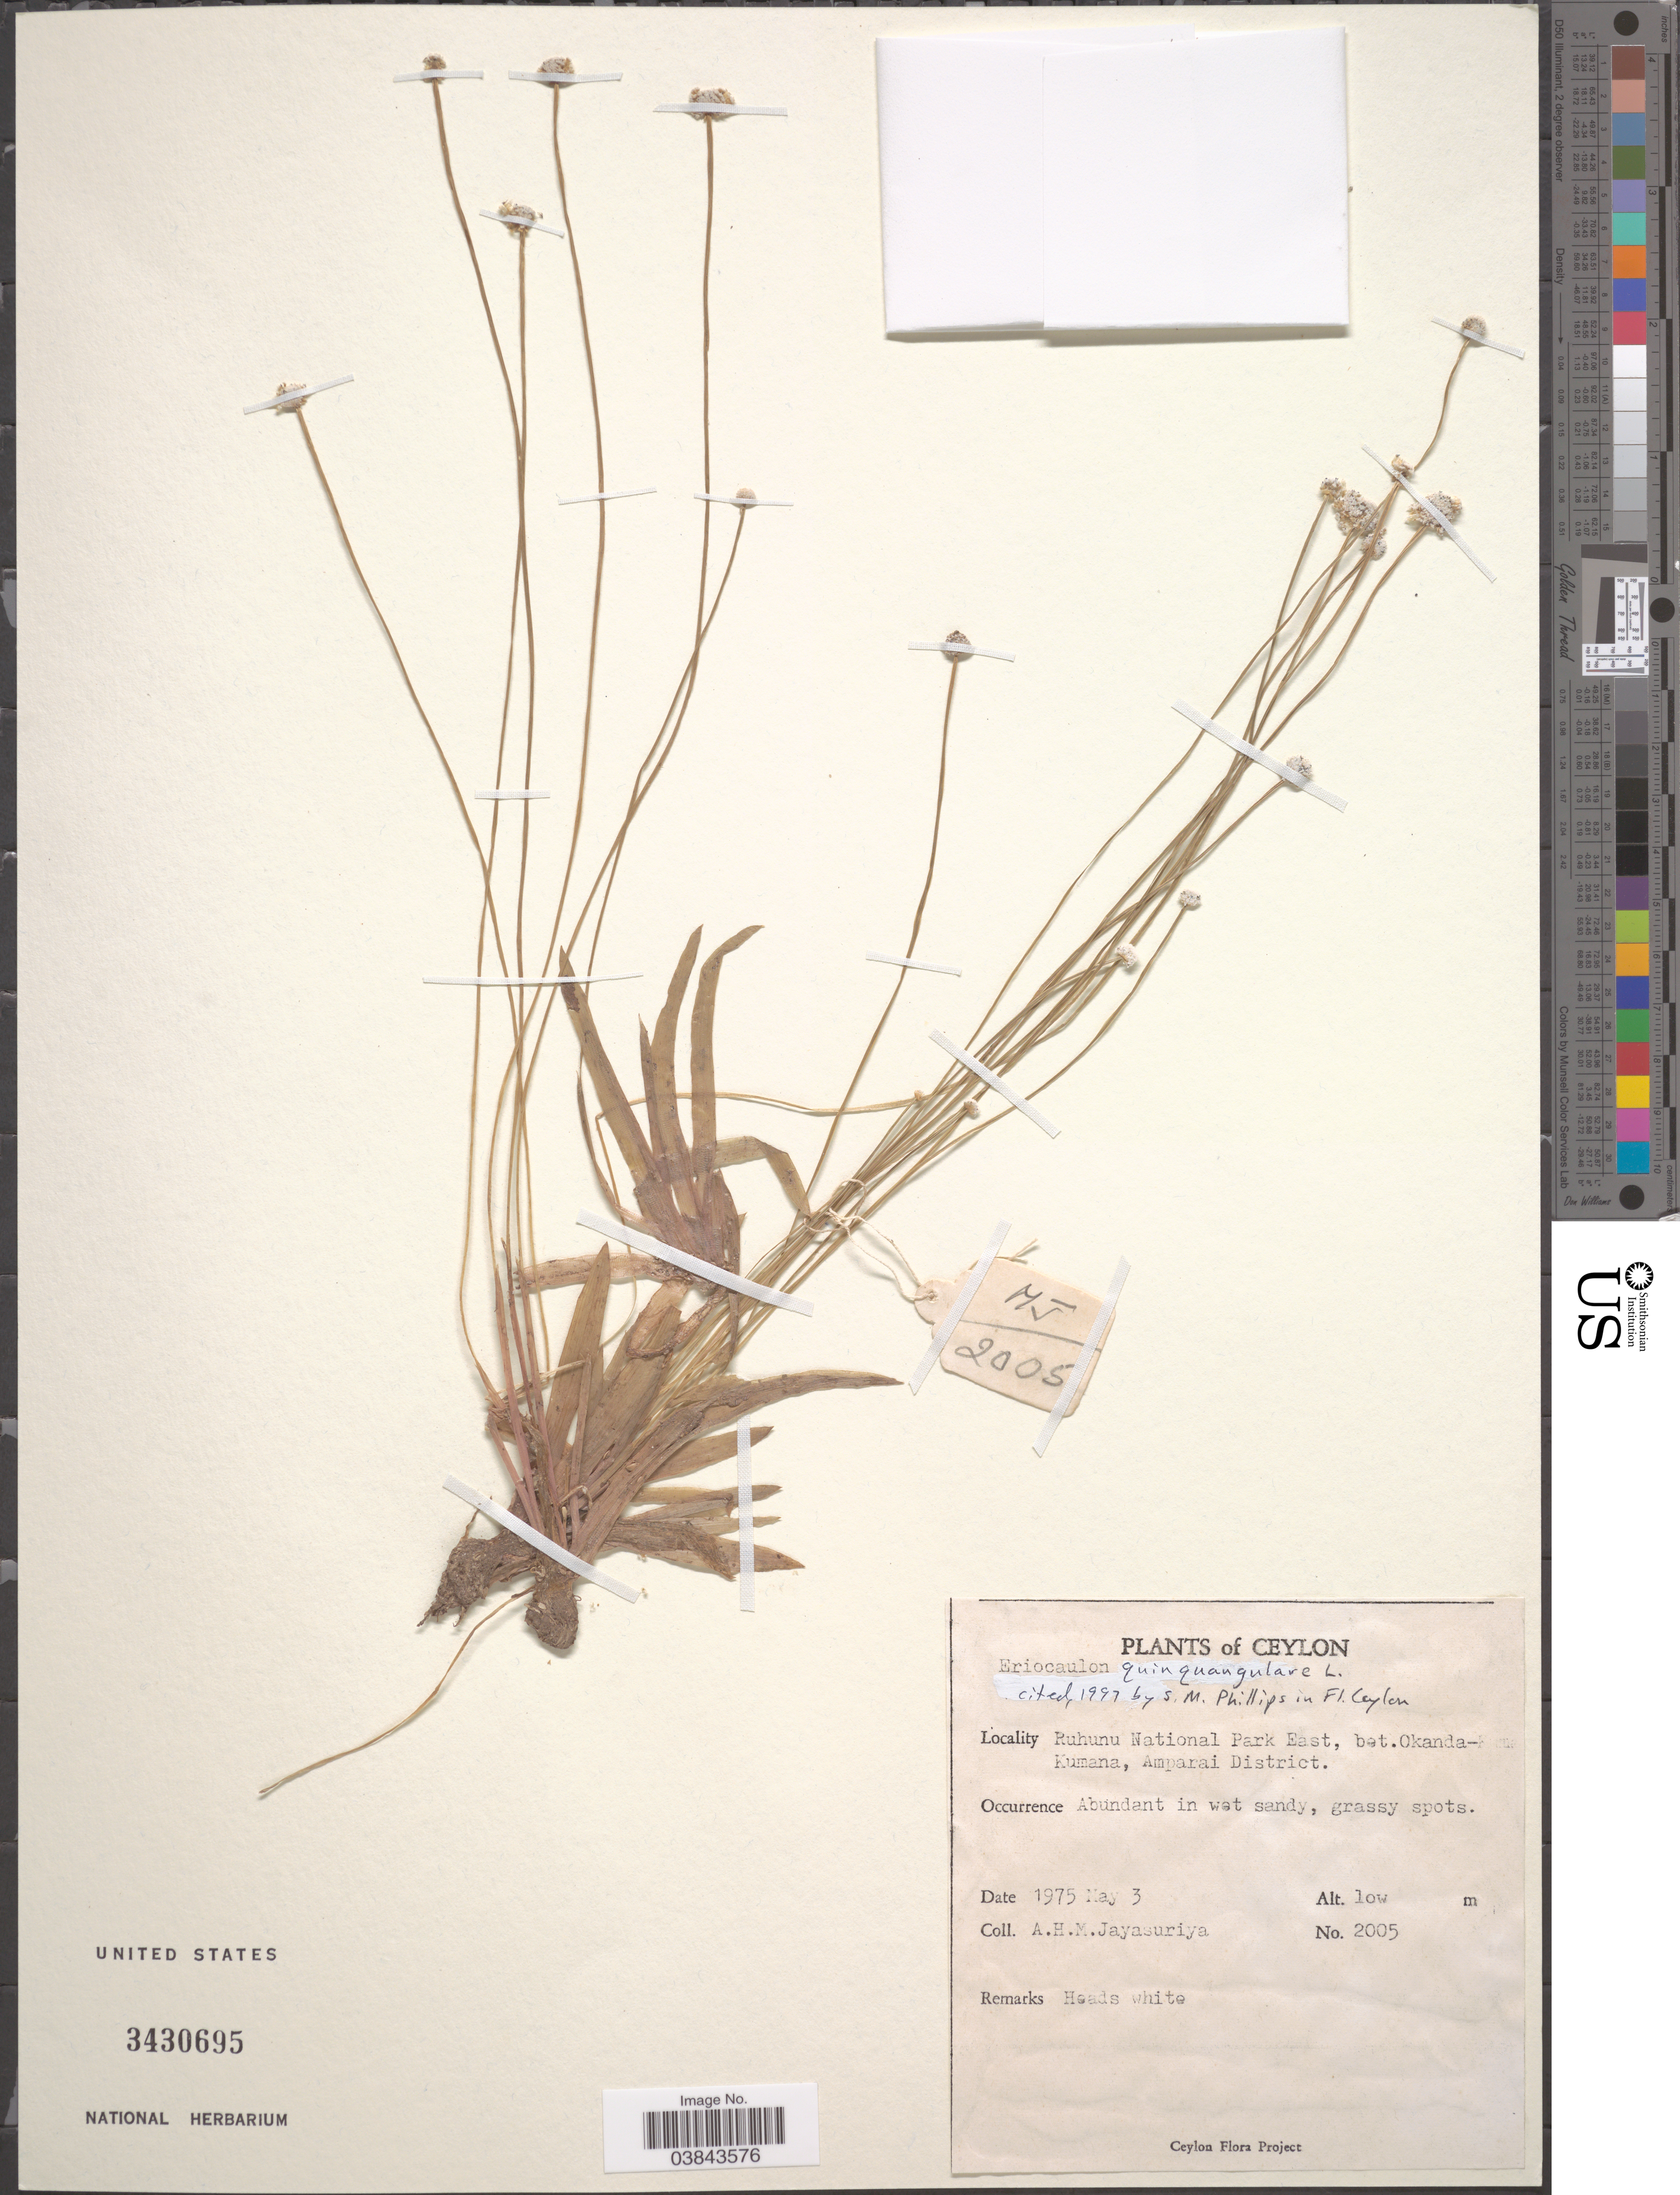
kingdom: Plantae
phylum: Tracheophyta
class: Liliopsida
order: Poales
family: Eriocaulaceae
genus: Eriocaulon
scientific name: Eriocaulon quinquangulare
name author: L.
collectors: A. H. Jayasuriya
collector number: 2005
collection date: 1975-05-03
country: Sri Lanka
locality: Ceylon. Ruhunu National Park East, bet.Okanda-Kumana, Amparai District.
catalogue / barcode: US 3430695